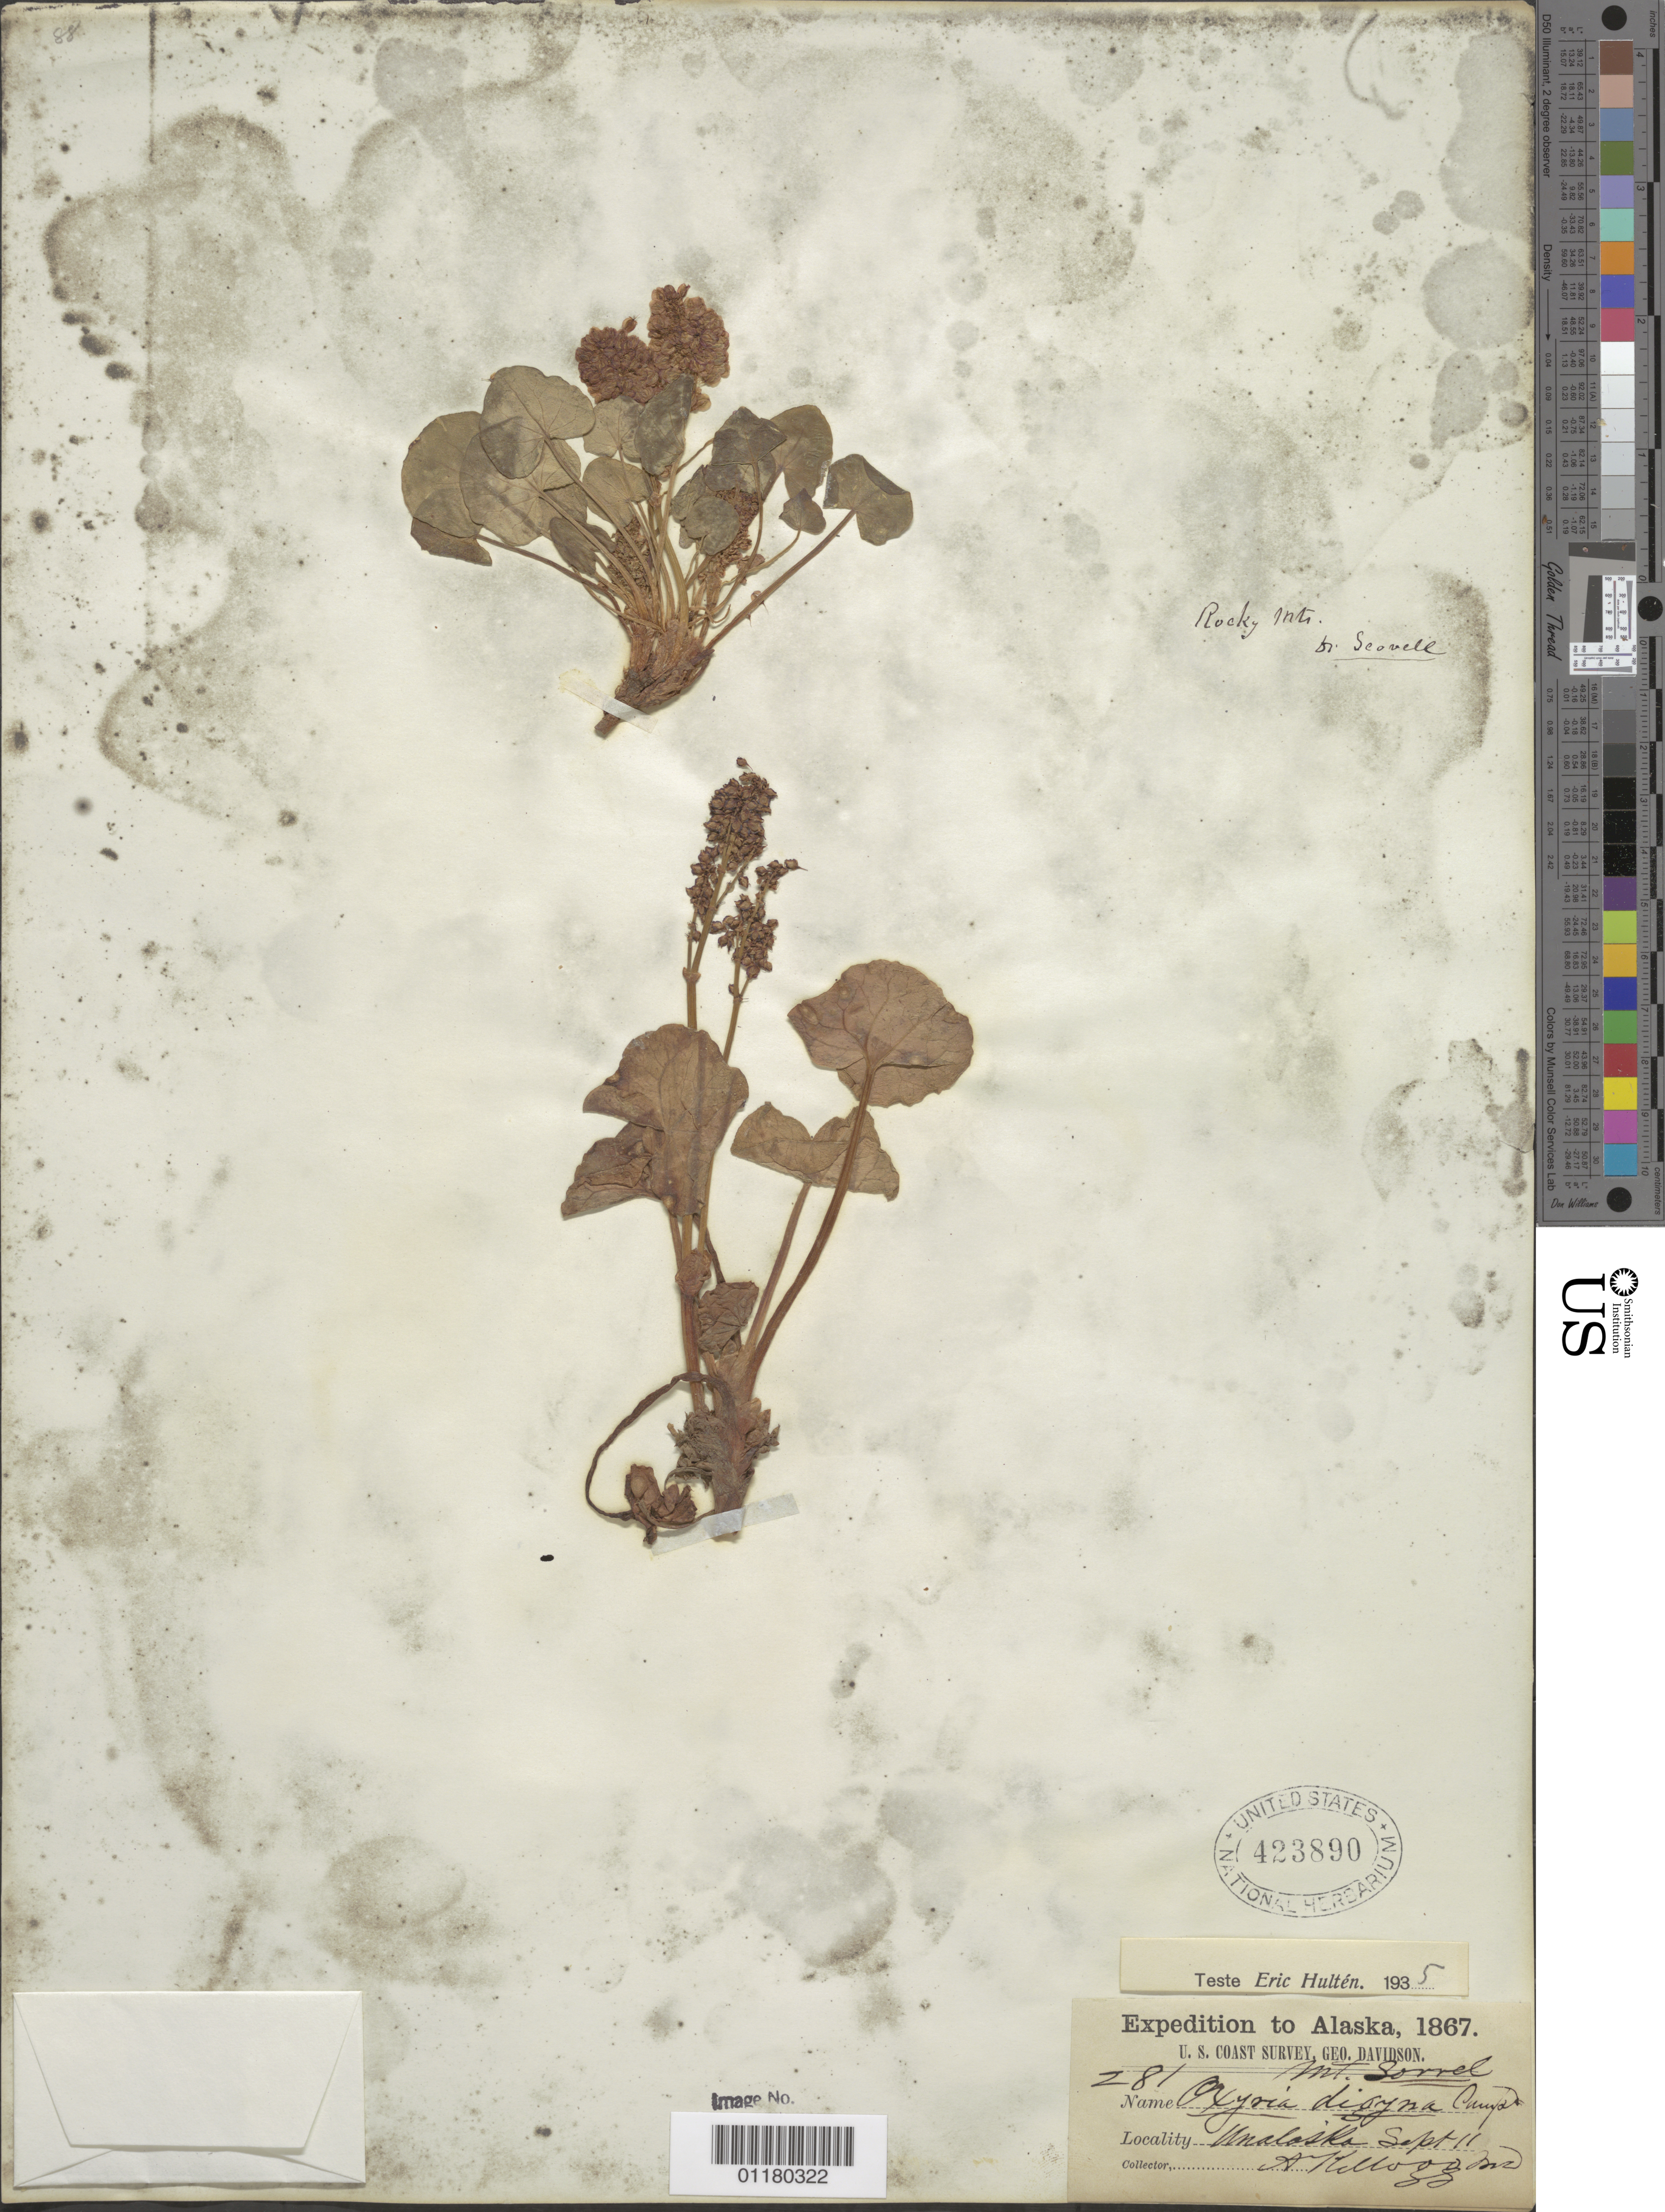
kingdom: Plantae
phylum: Tracheophyta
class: Magnoliopsida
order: Caryophyllales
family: Polygonaceae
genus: Oxyria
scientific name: Oxyria digyna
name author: (L.) Hill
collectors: A. Kellogg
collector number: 281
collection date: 1867-09-11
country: United States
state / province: Alaska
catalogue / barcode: US 423890